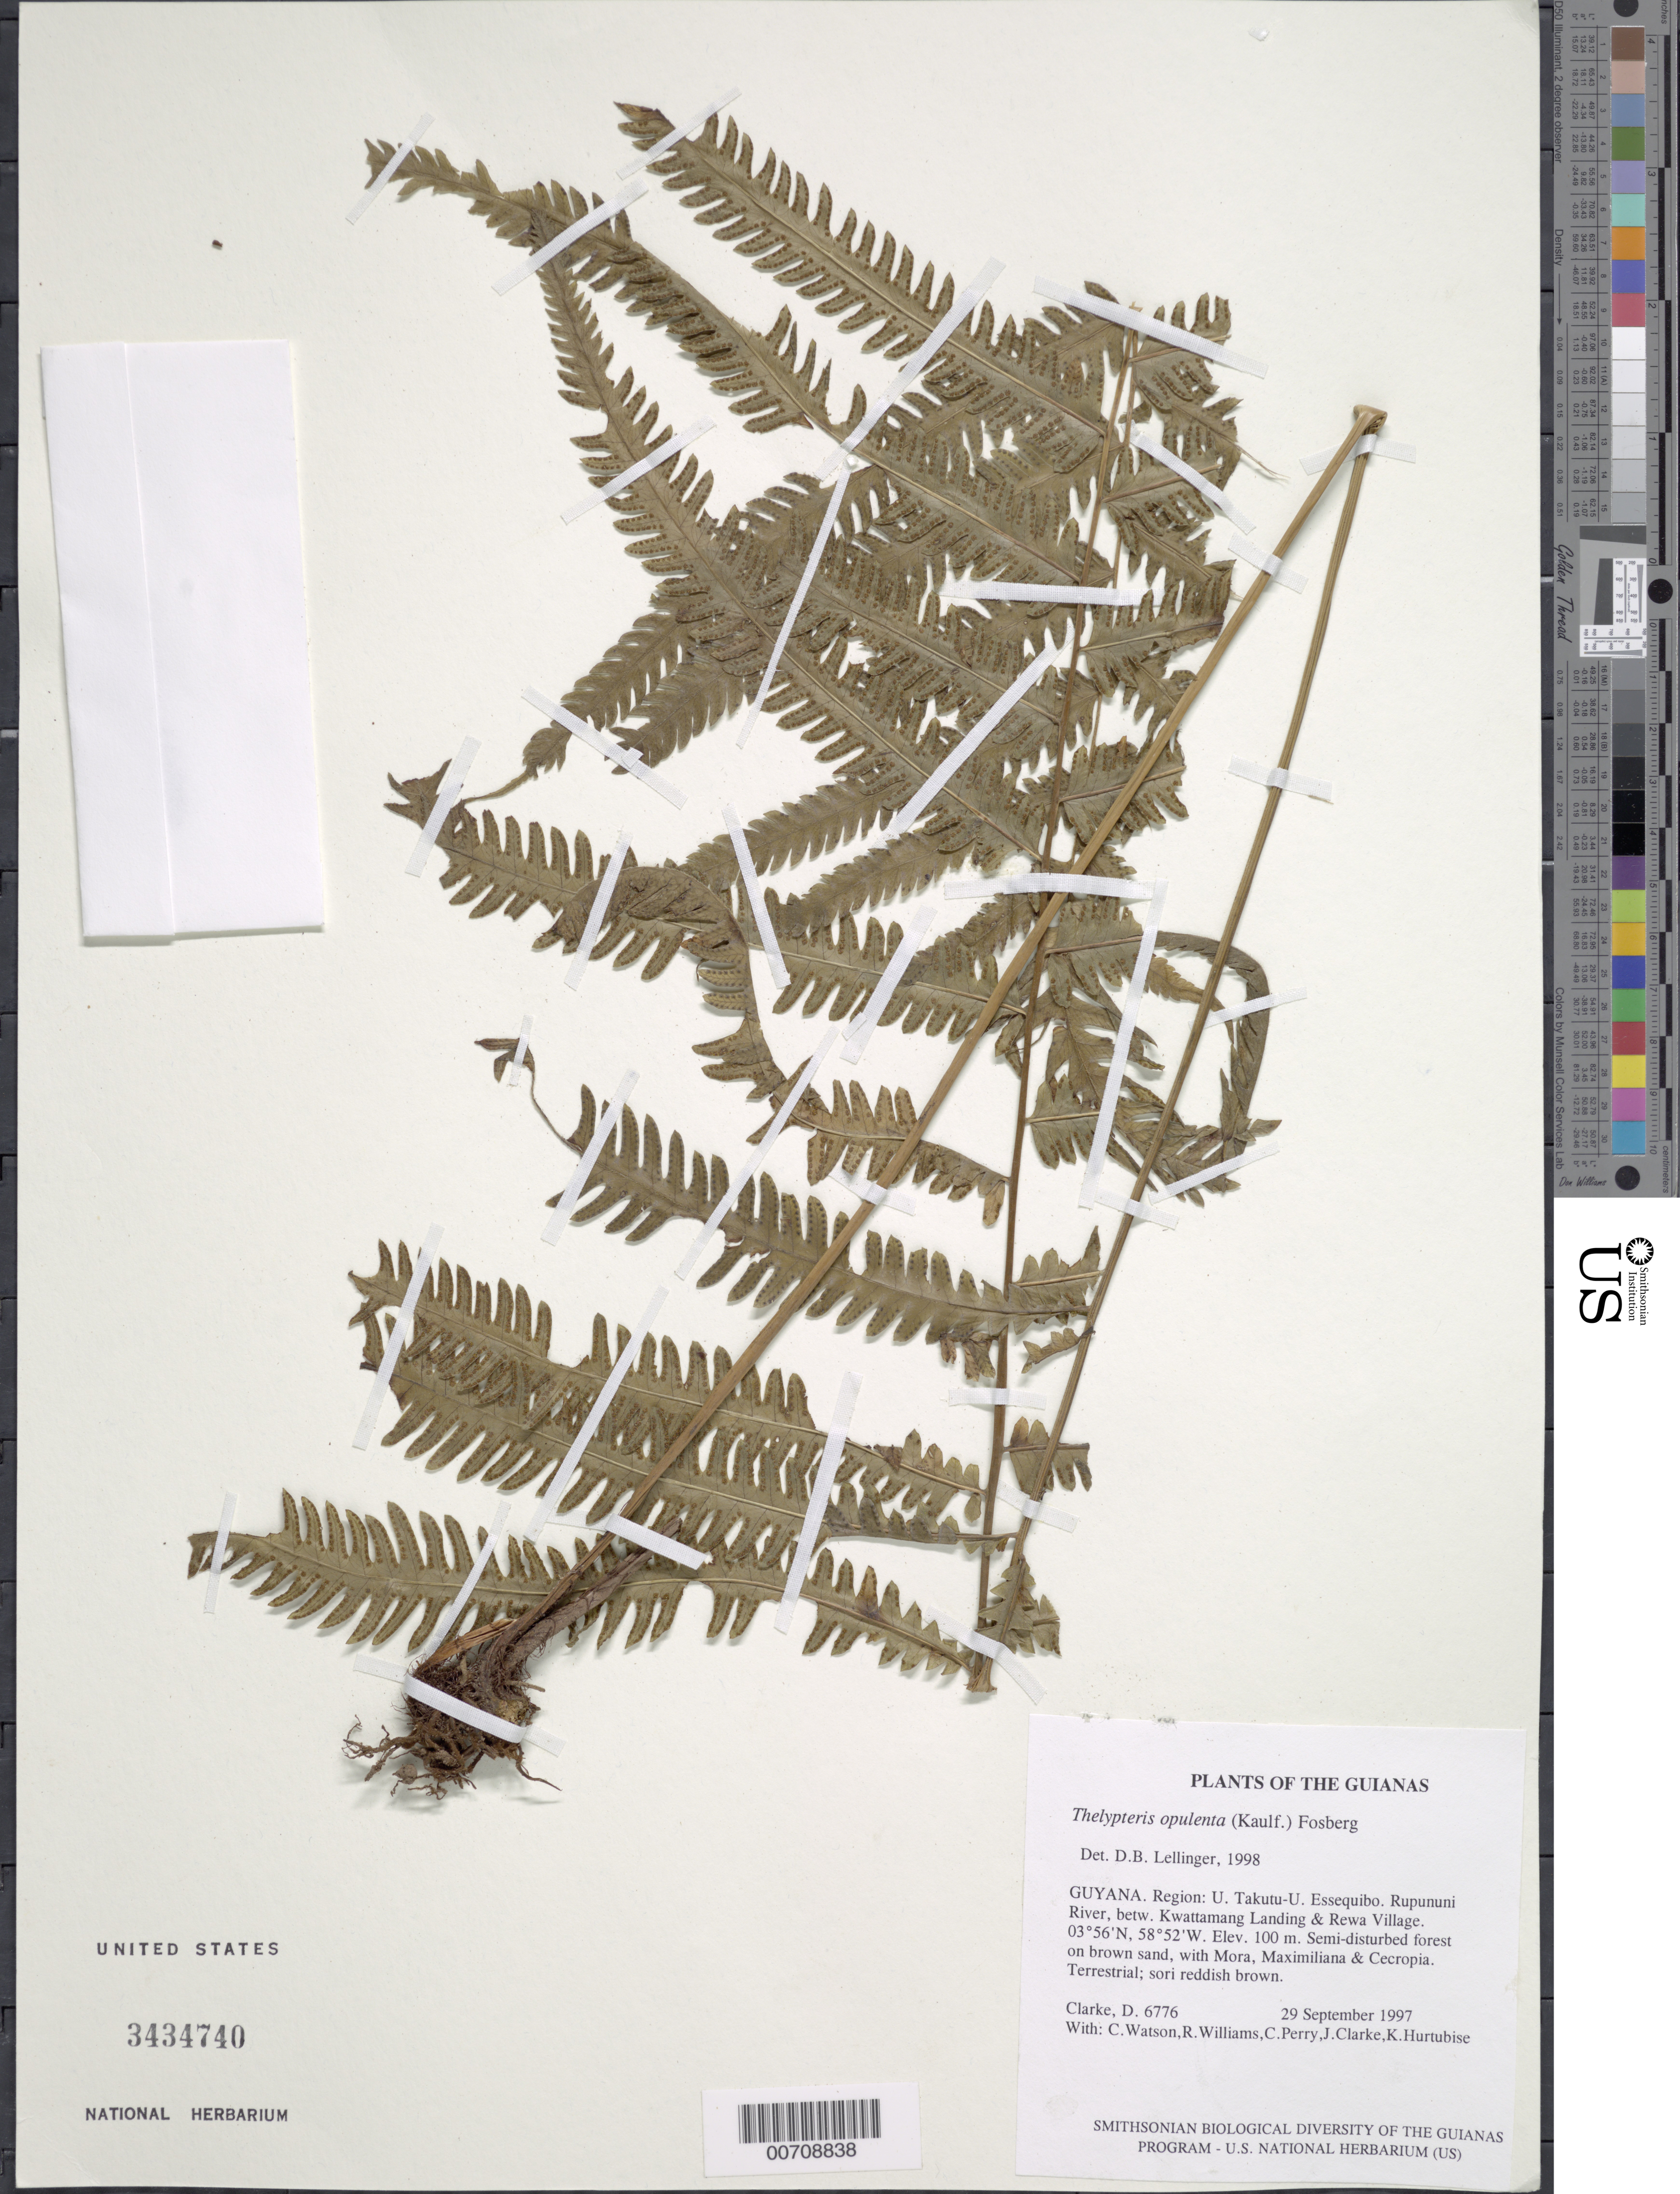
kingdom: Plantae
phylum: Tracheophyta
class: Polypodiopsida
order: Polypodiales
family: Thelypteridaceae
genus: Amphineuron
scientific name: Amphineuron opulentum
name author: (Kaulf.) Holttum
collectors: H. D. Clarke, C. Watson, R. Williams, C. Perry, J. Clarke & K. Hurtubise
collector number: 6776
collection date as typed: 29 September 1997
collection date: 1997-09-29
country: Guyana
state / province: U. Takutu-U. Essequibo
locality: Rupununi River, betw. Kwattamang Landing & Rewa Village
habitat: Semi-disturbed forest on brown sand, with Mora, Maximiliana & Cecropia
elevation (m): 100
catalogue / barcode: US 3434740